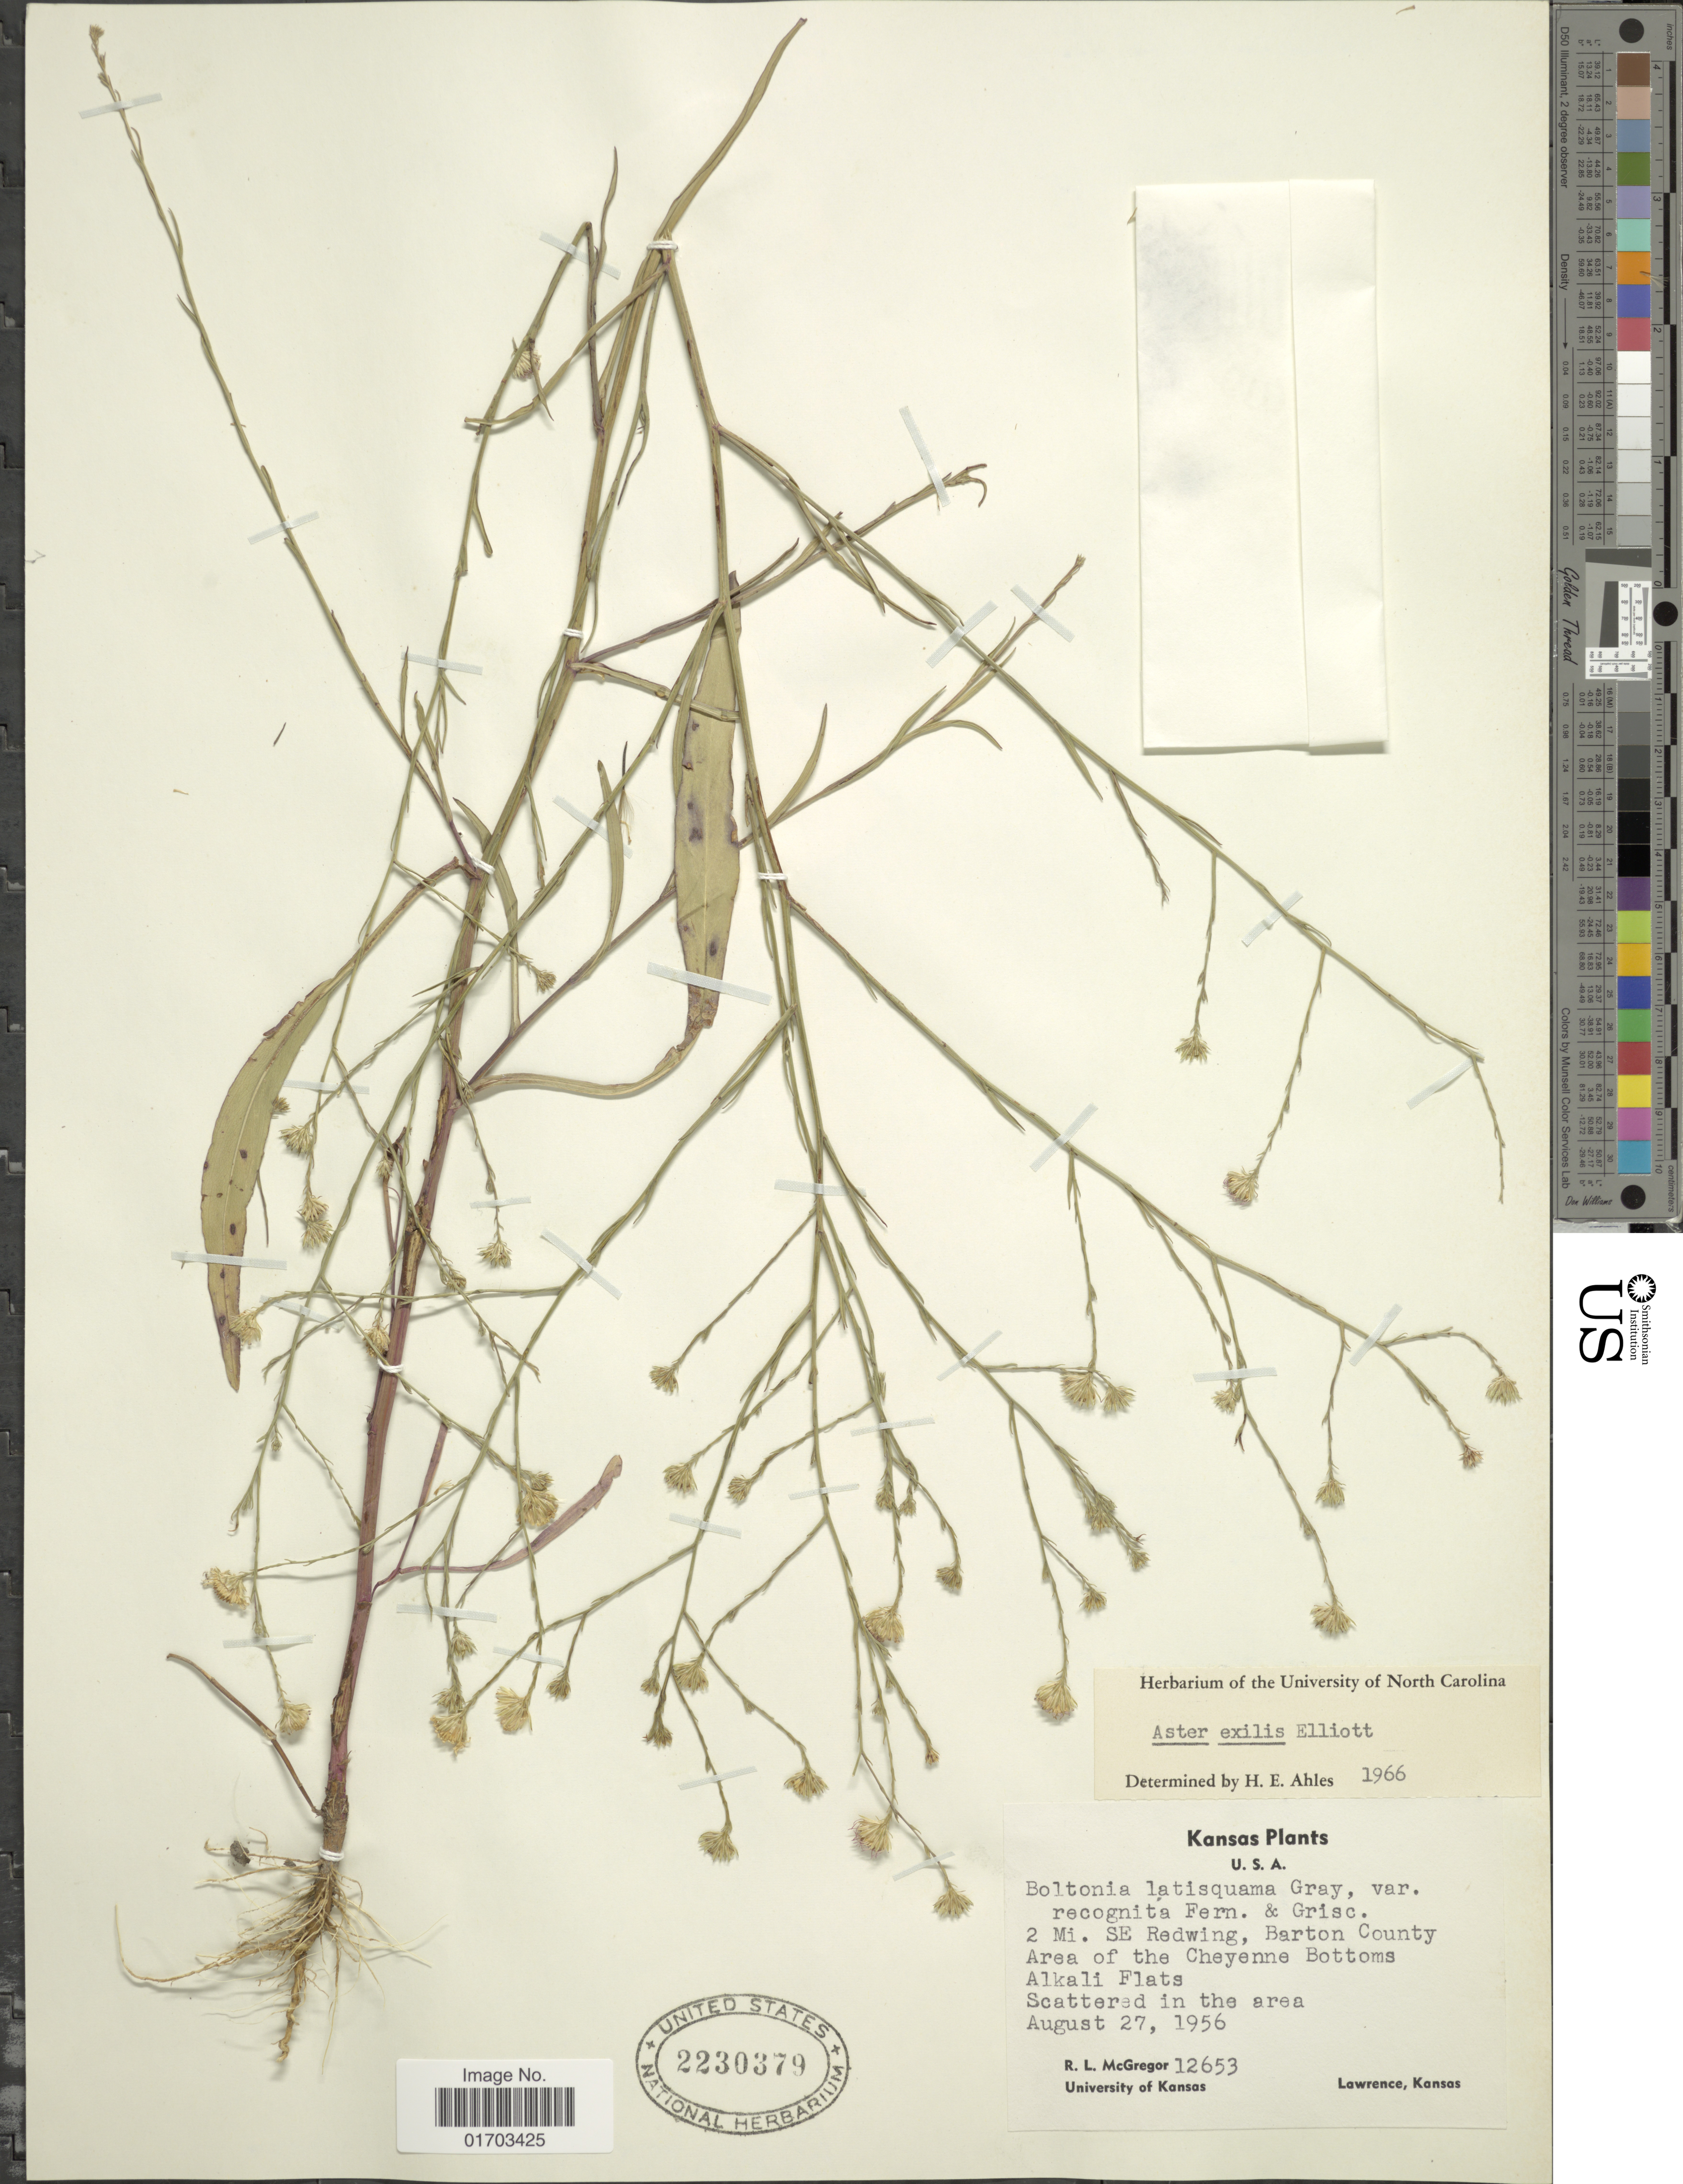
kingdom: Plantae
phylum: Tracheophyta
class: Magnoliopsida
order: Asterales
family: Asteraceae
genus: Symphyotrichum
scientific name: Symphyotrichum subulatum var. ligulatum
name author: (Shinners) S.D. Sundb.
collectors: R. McGregor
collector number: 12653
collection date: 1956-08-27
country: United States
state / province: Kansas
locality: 2 Mi. SE Redwing, Barton County Area of the Cheyenne Bottoms, Alkali Fkats, scattered in the area.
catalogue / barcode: US 2230379